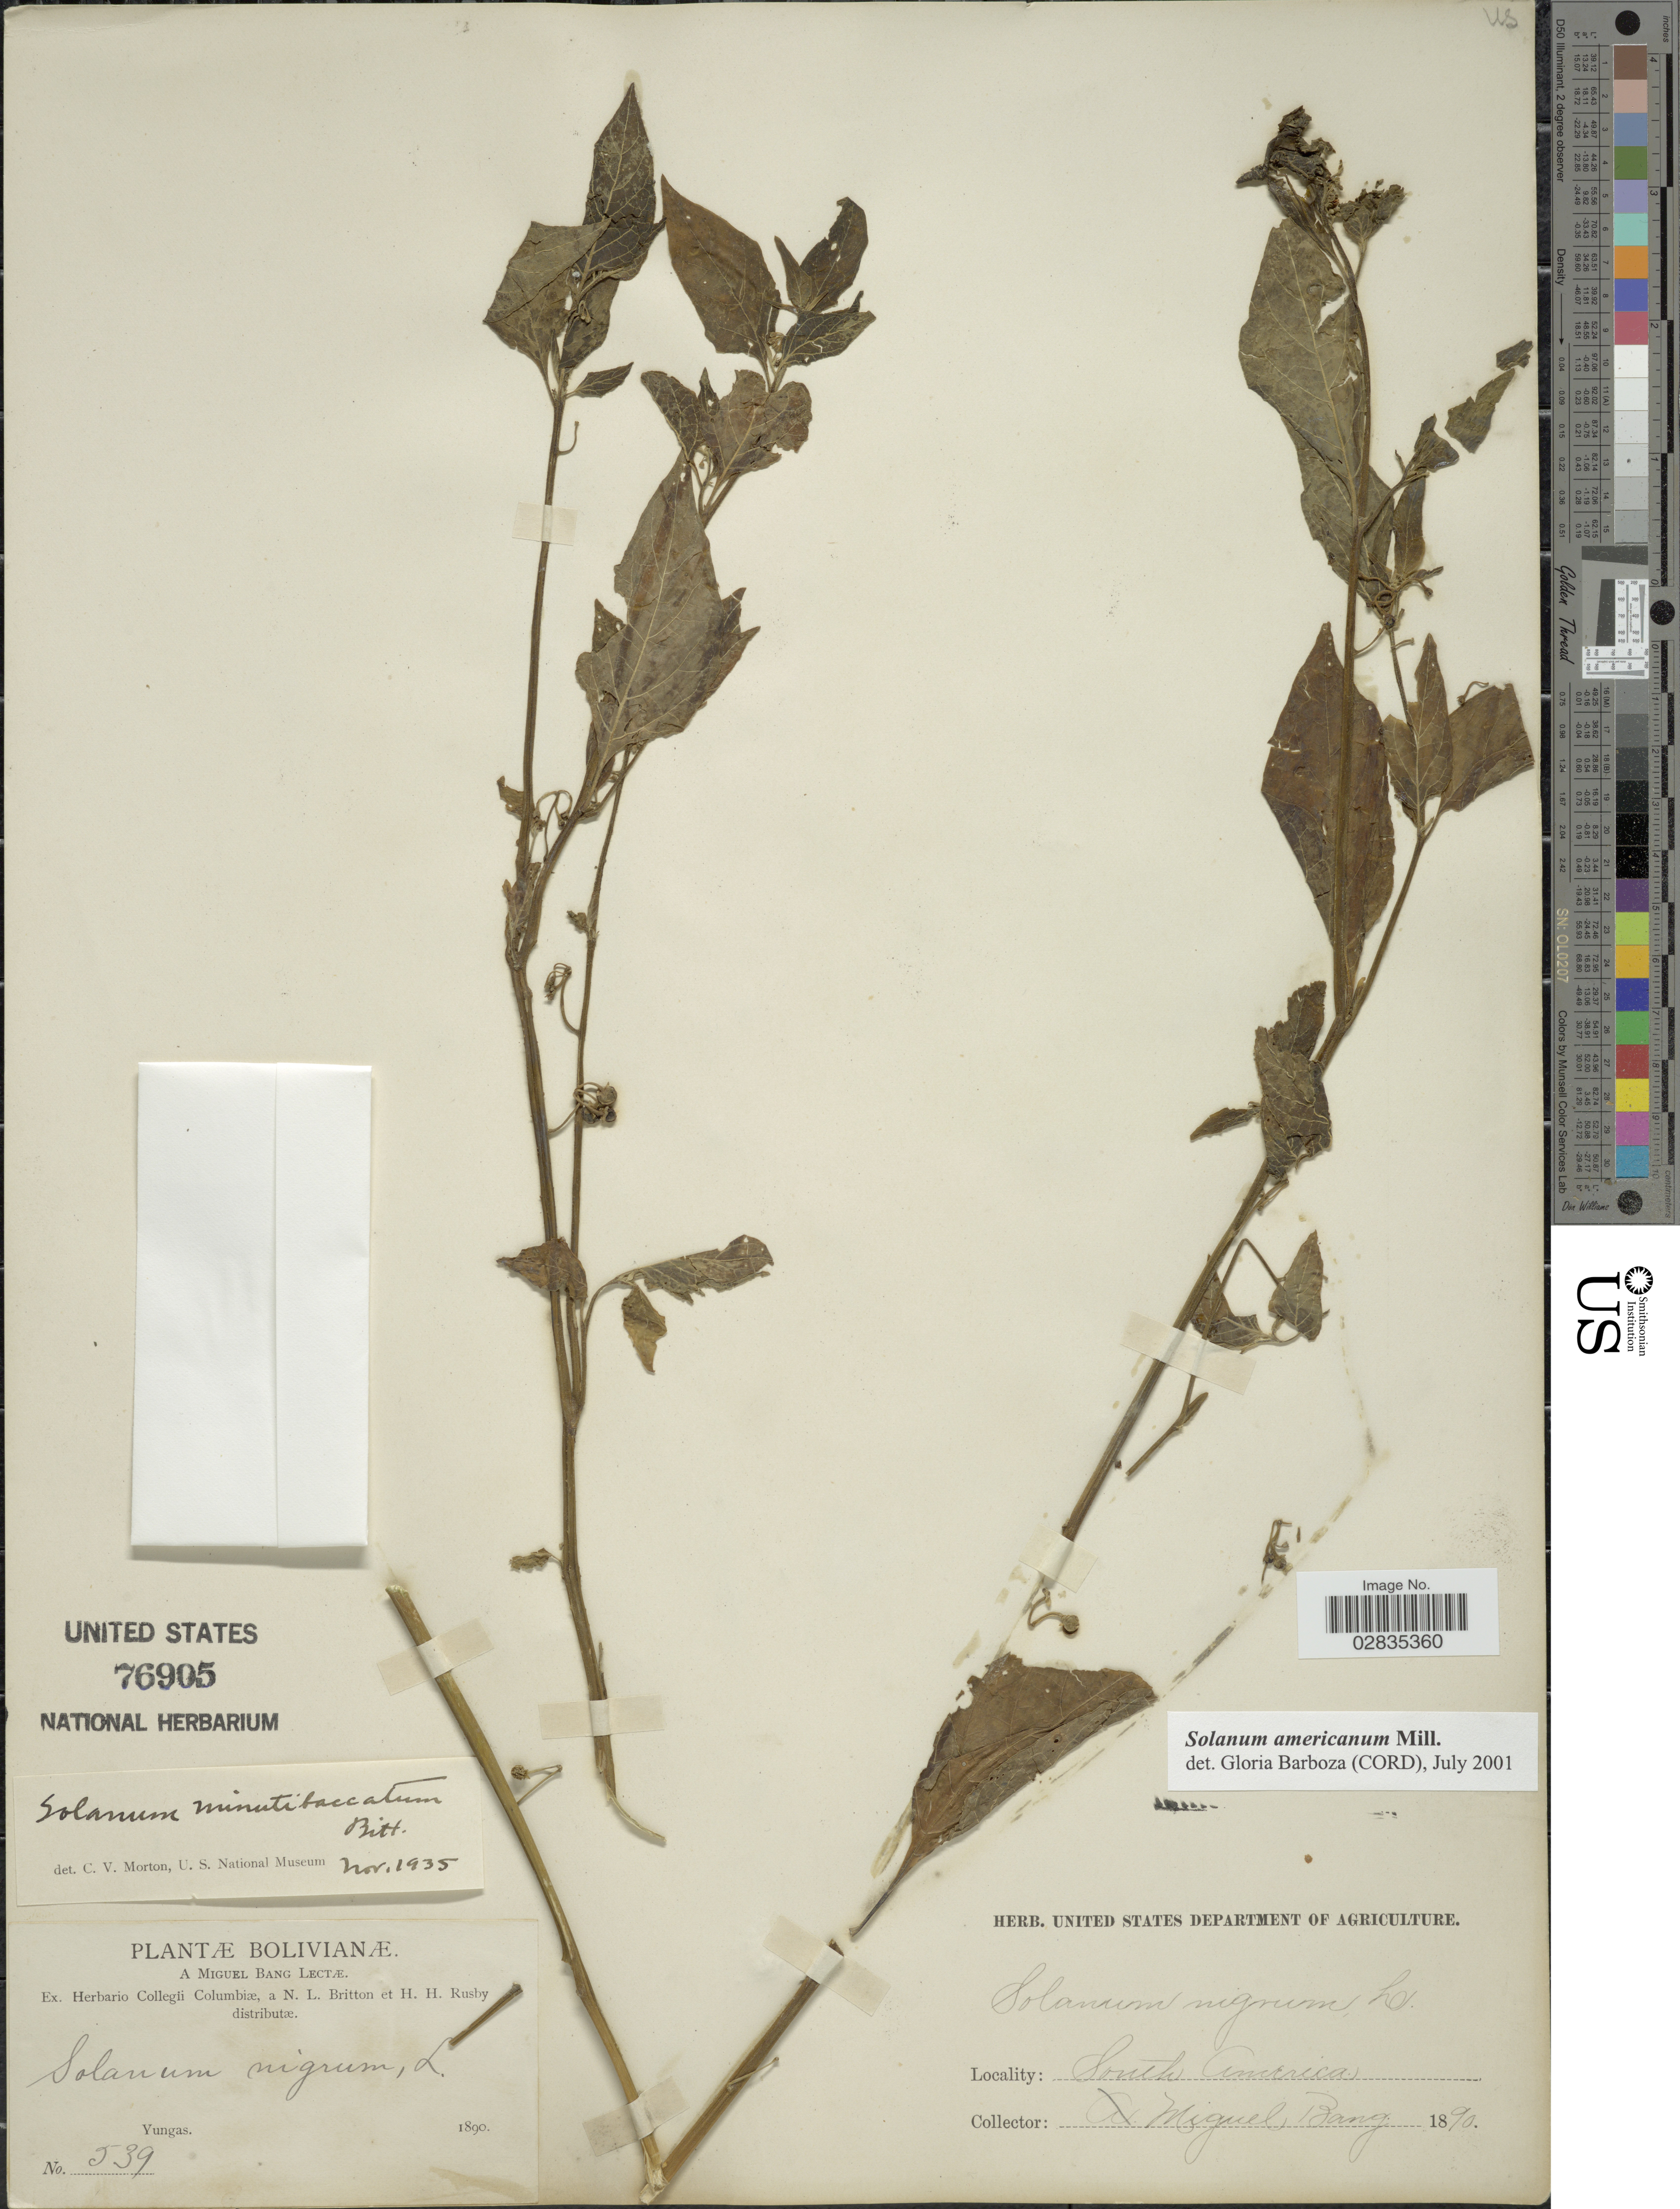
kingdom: Plantae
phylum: Tracheophyta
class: Magnoliopsida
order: Solanales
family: Solanaceae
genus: Solanum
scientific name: Solanum americanum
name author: Mill.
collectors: M. Bang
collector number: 539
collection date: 1890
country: Bolivia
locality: Yungas.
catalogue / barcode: US 76905